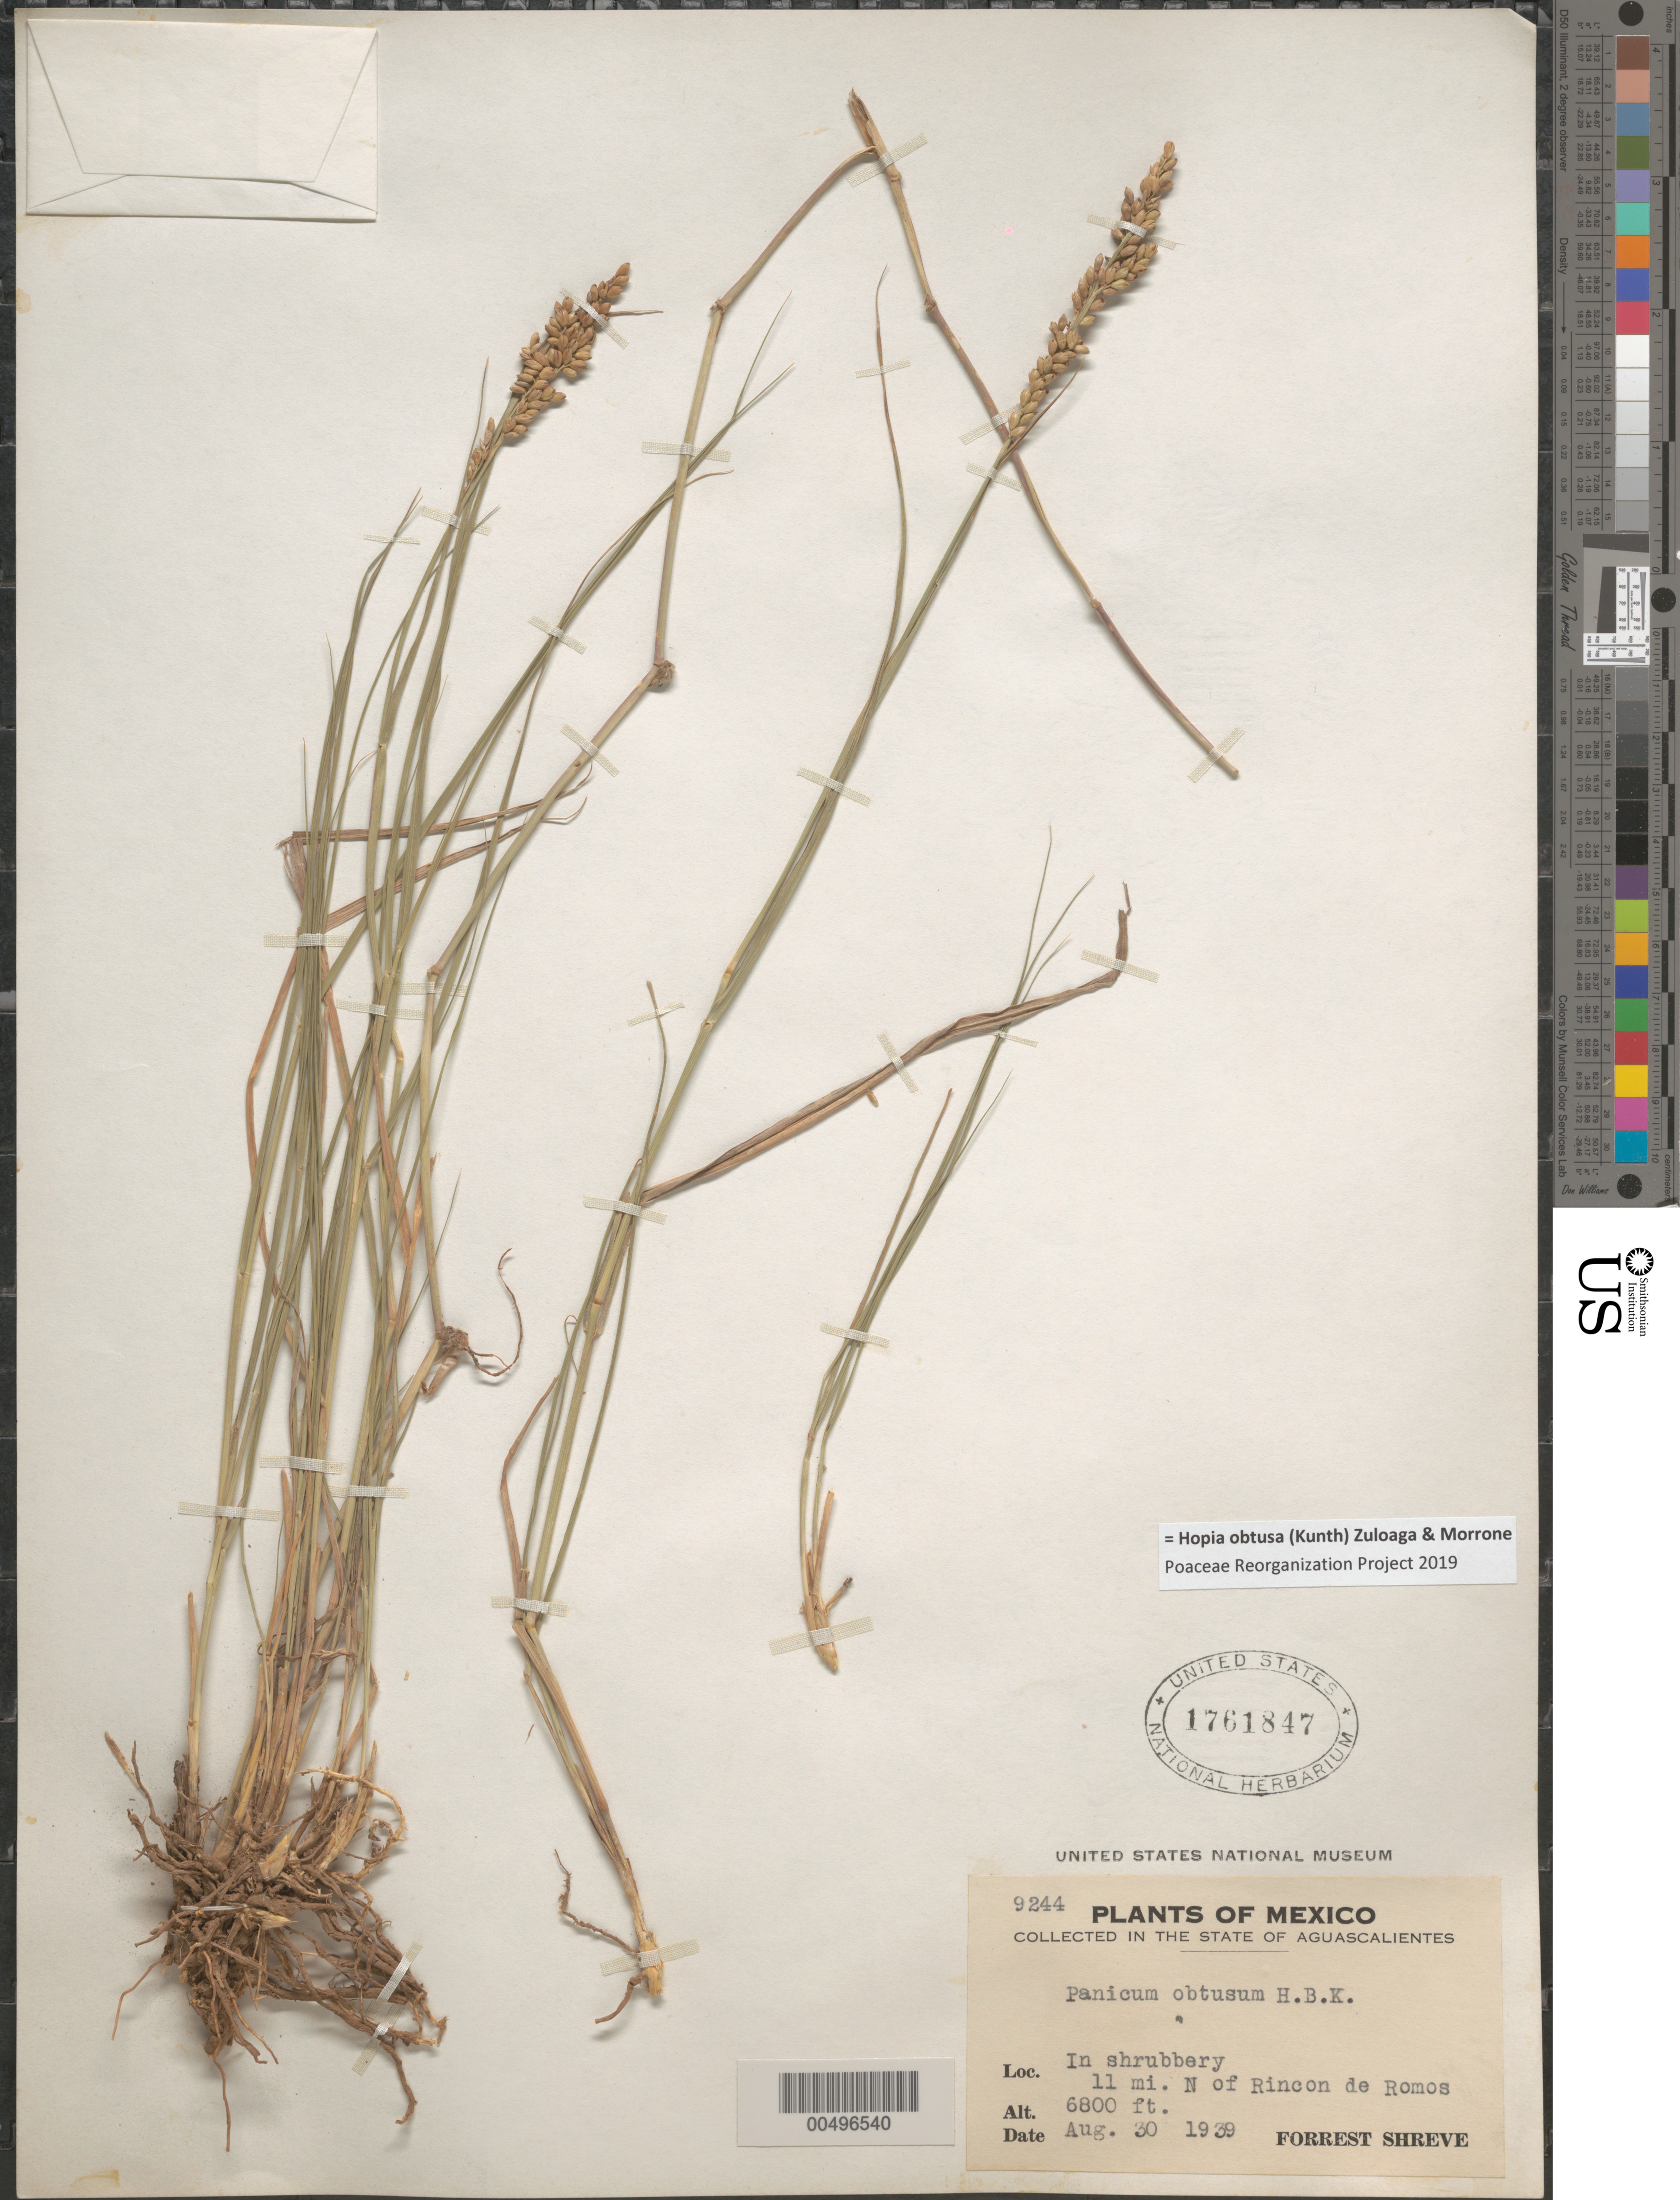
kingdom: Plantae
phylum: Tracheophyta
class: Liliopsida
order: Poales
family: Poaceae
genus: Panicum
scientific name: Panicum obtusum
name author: Kunth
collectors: F. Shreve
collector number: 9244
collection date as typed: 30 Aug 1939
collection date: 1939-08-30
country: Mexico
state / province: Aguascalientes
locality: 11 mi N of Rincon de Romos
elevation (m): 2073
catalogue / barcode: US 1761847